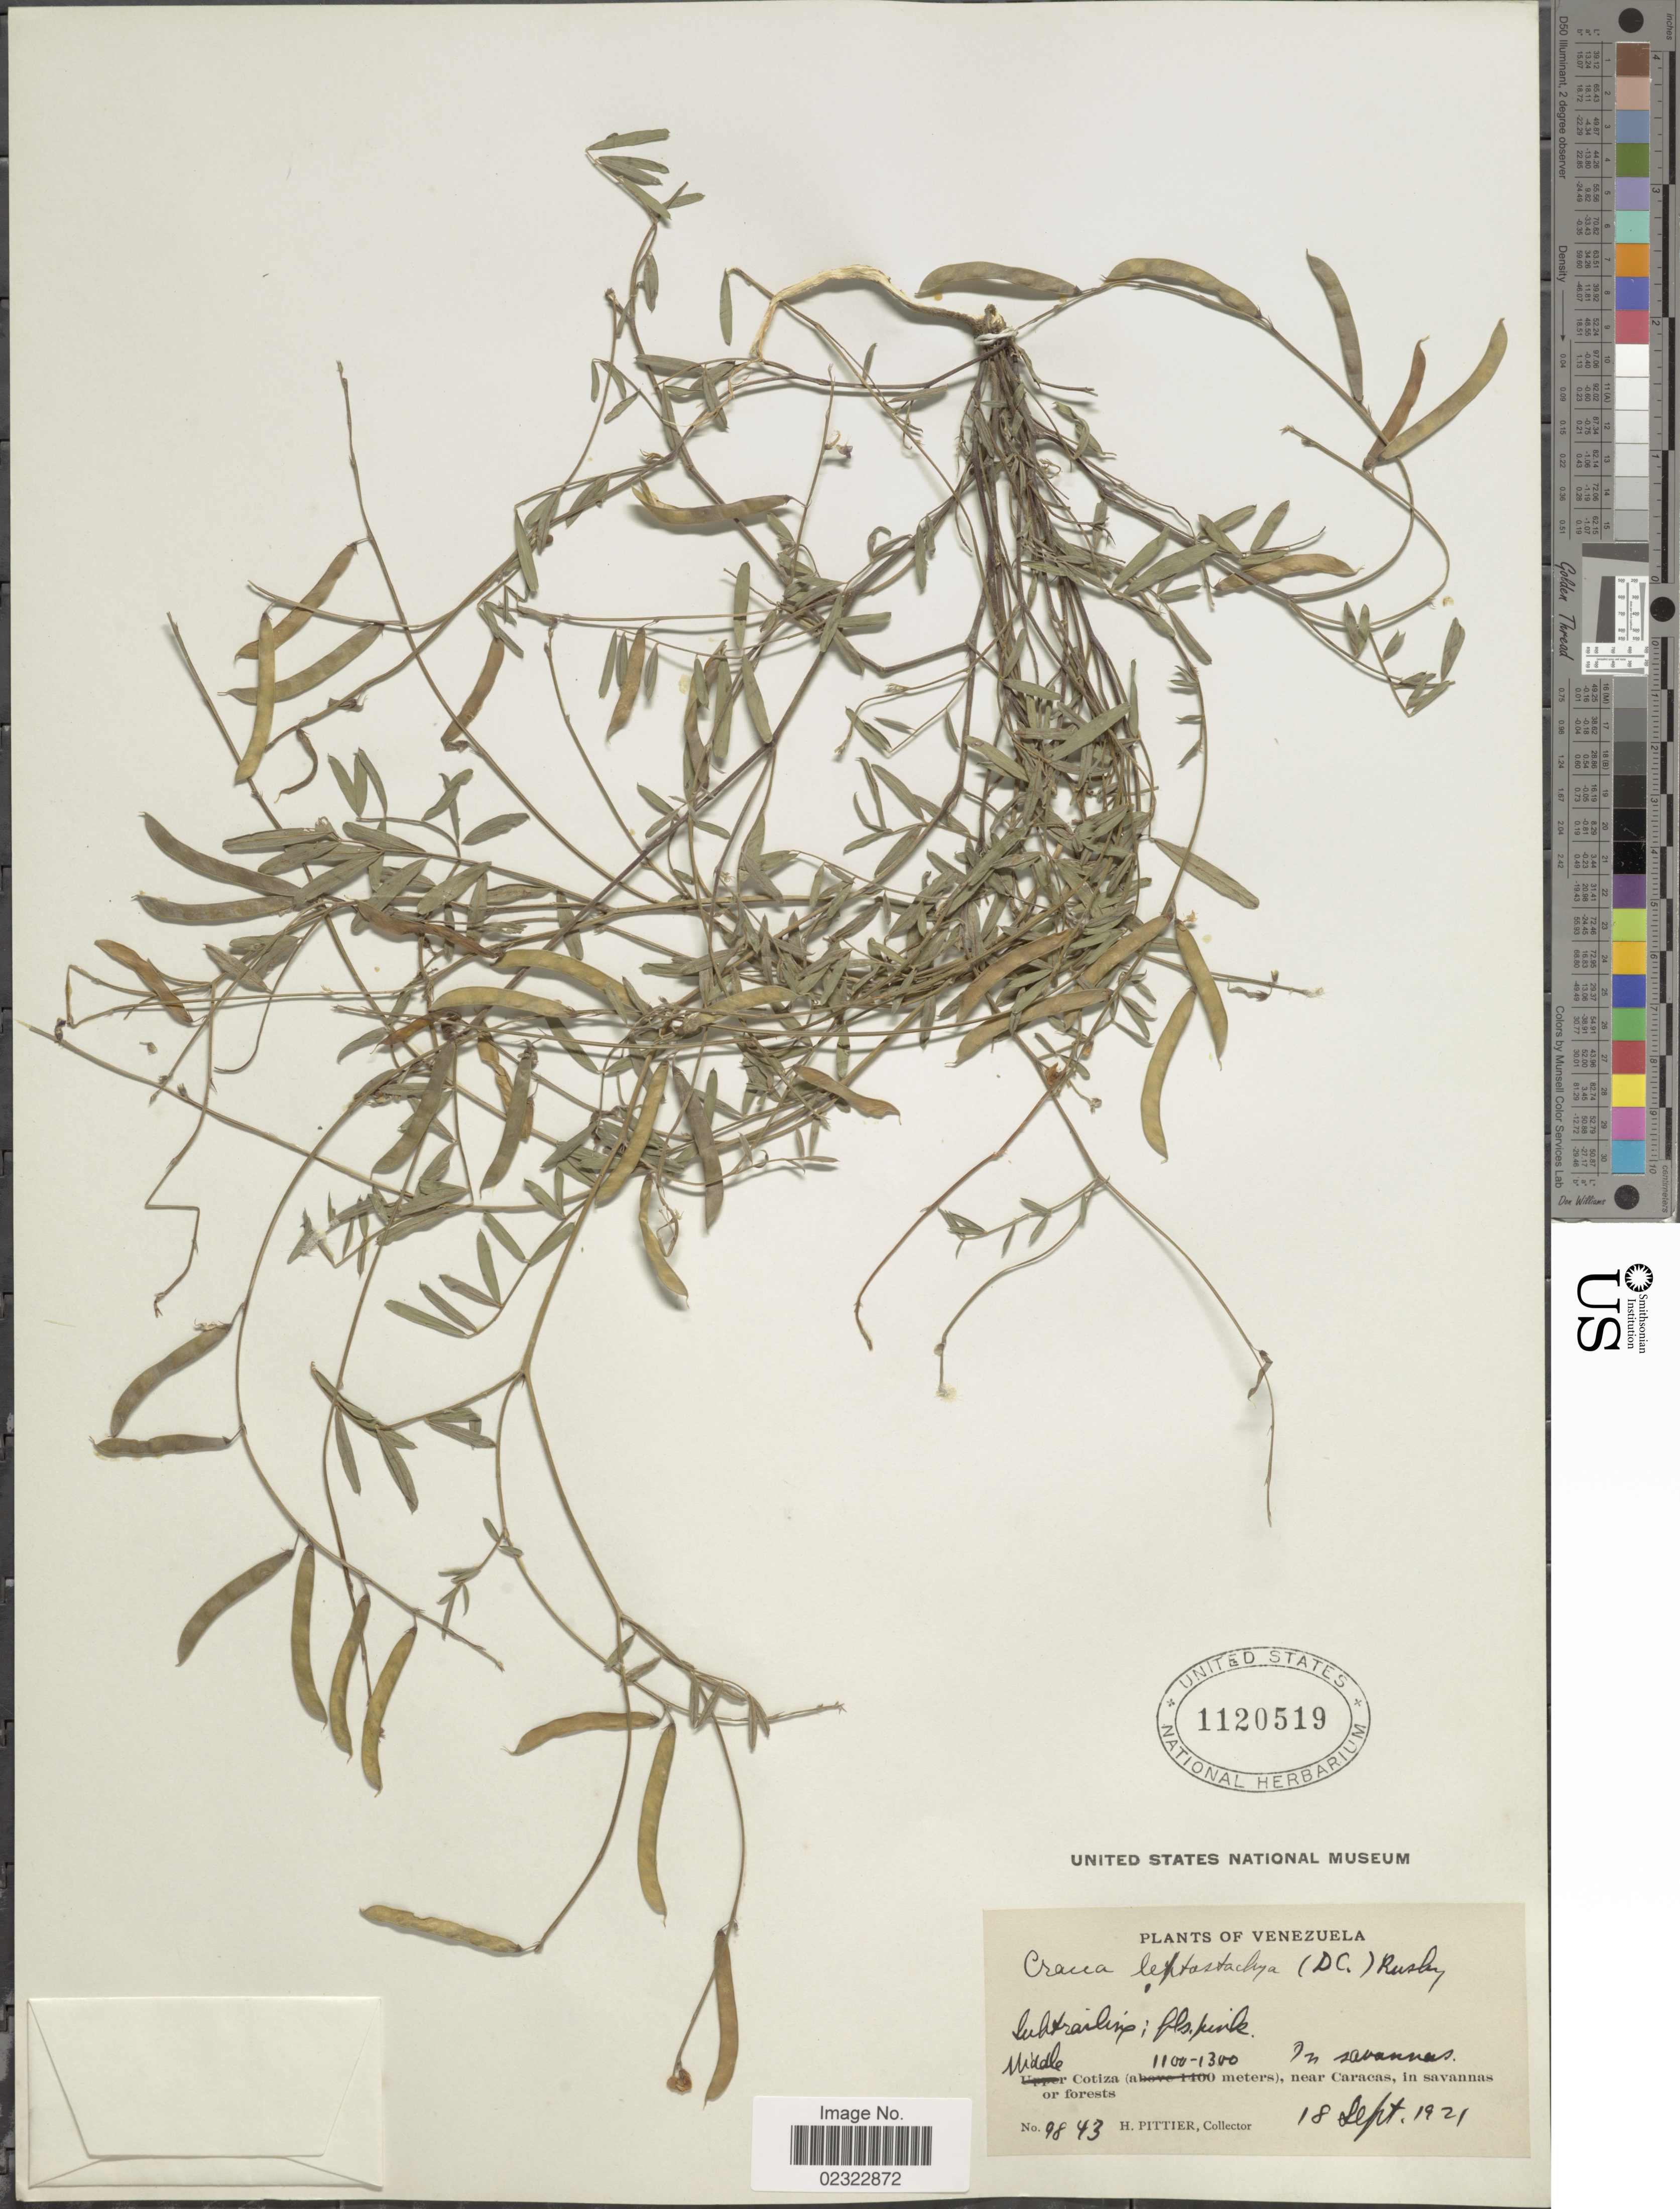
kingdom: Plantae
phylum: Tracheophyta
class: Magnoliopsida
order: Fabales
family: Fabaceae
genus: Tephrosia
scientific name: Tephrosia purpurea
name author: (L.) Pers.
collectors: H. F. Pittier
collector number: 9843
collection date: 1921-09-18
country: Venezuela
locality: Middle Cotiza, near Caracas, in savannas or forests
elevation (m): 1100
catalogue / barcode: US 1120519